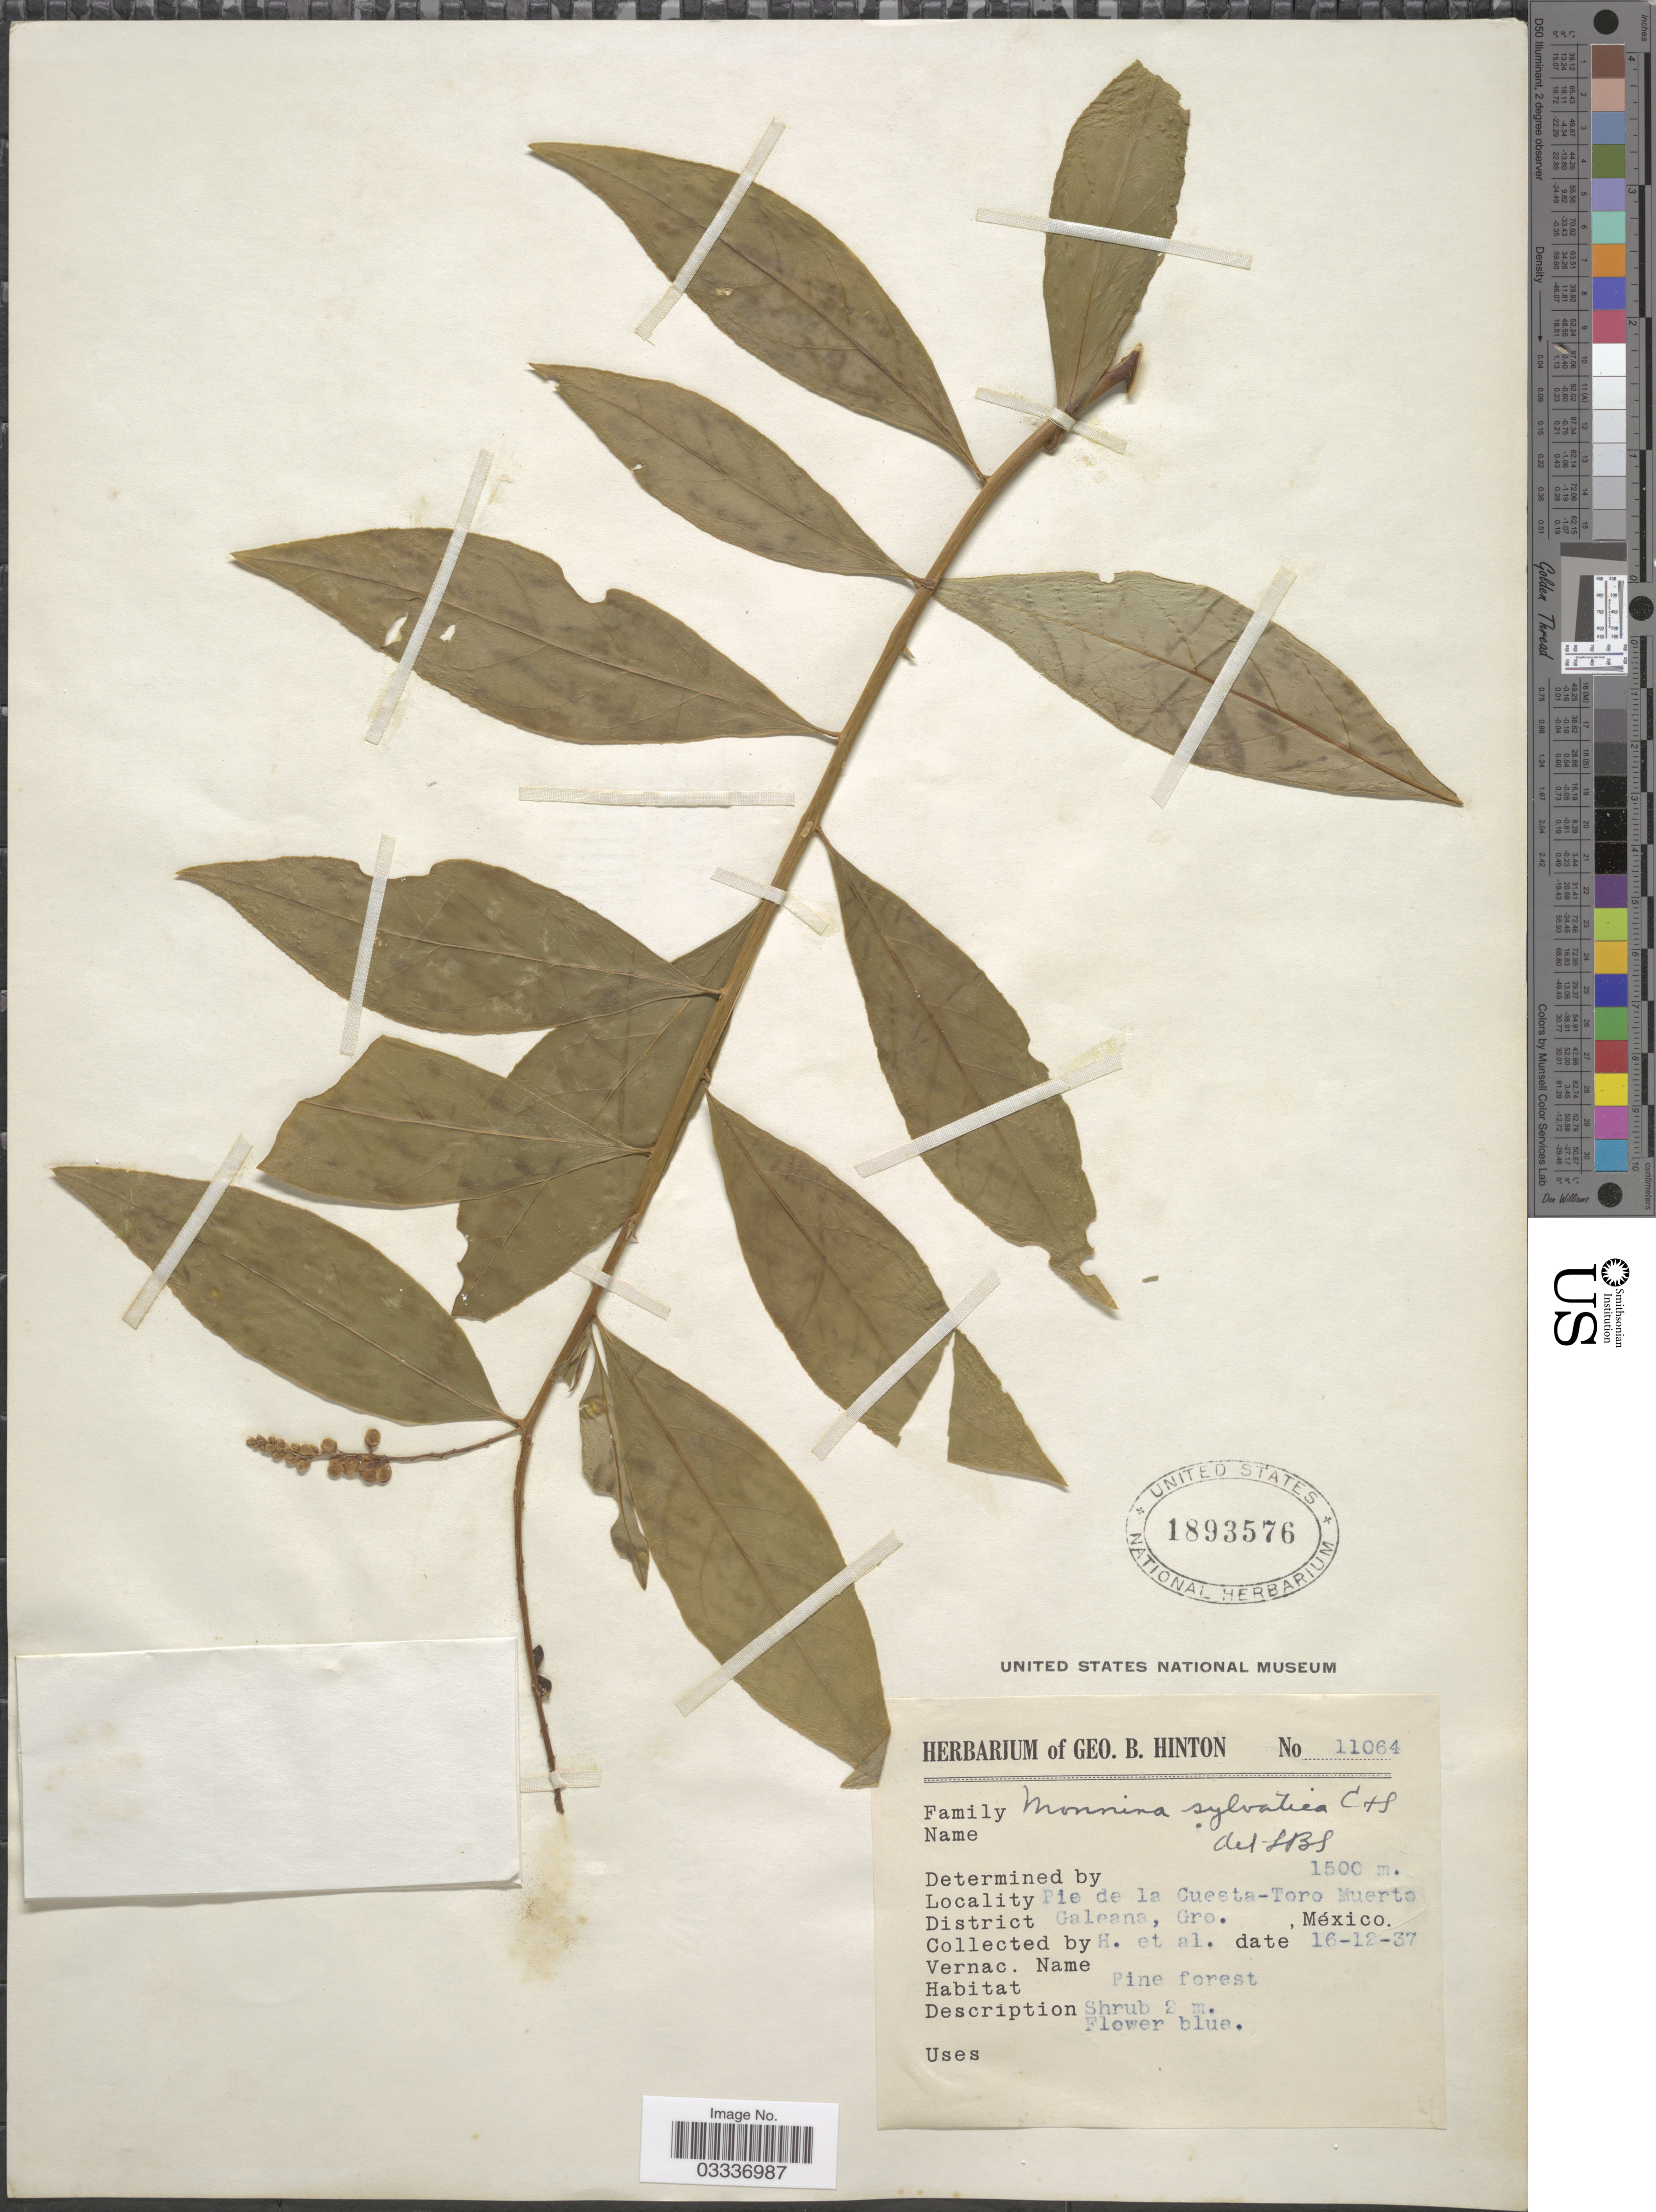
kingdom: Plantae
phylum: Tracheophyta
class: Magnoliopsida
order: Fabales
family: Polygalaceae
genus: Monnina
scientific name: Monnina sylvatica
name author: Schltdl. & Cham.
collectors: G. B. Hinton & et al.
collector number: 11064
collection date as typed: Transcribed d/m/y: 16/12/37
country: Mexico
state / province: Guerrero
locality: Pie de la Cuesta-Toro Muerto. District Galeana.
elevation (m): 1500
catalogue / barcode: US 1893576